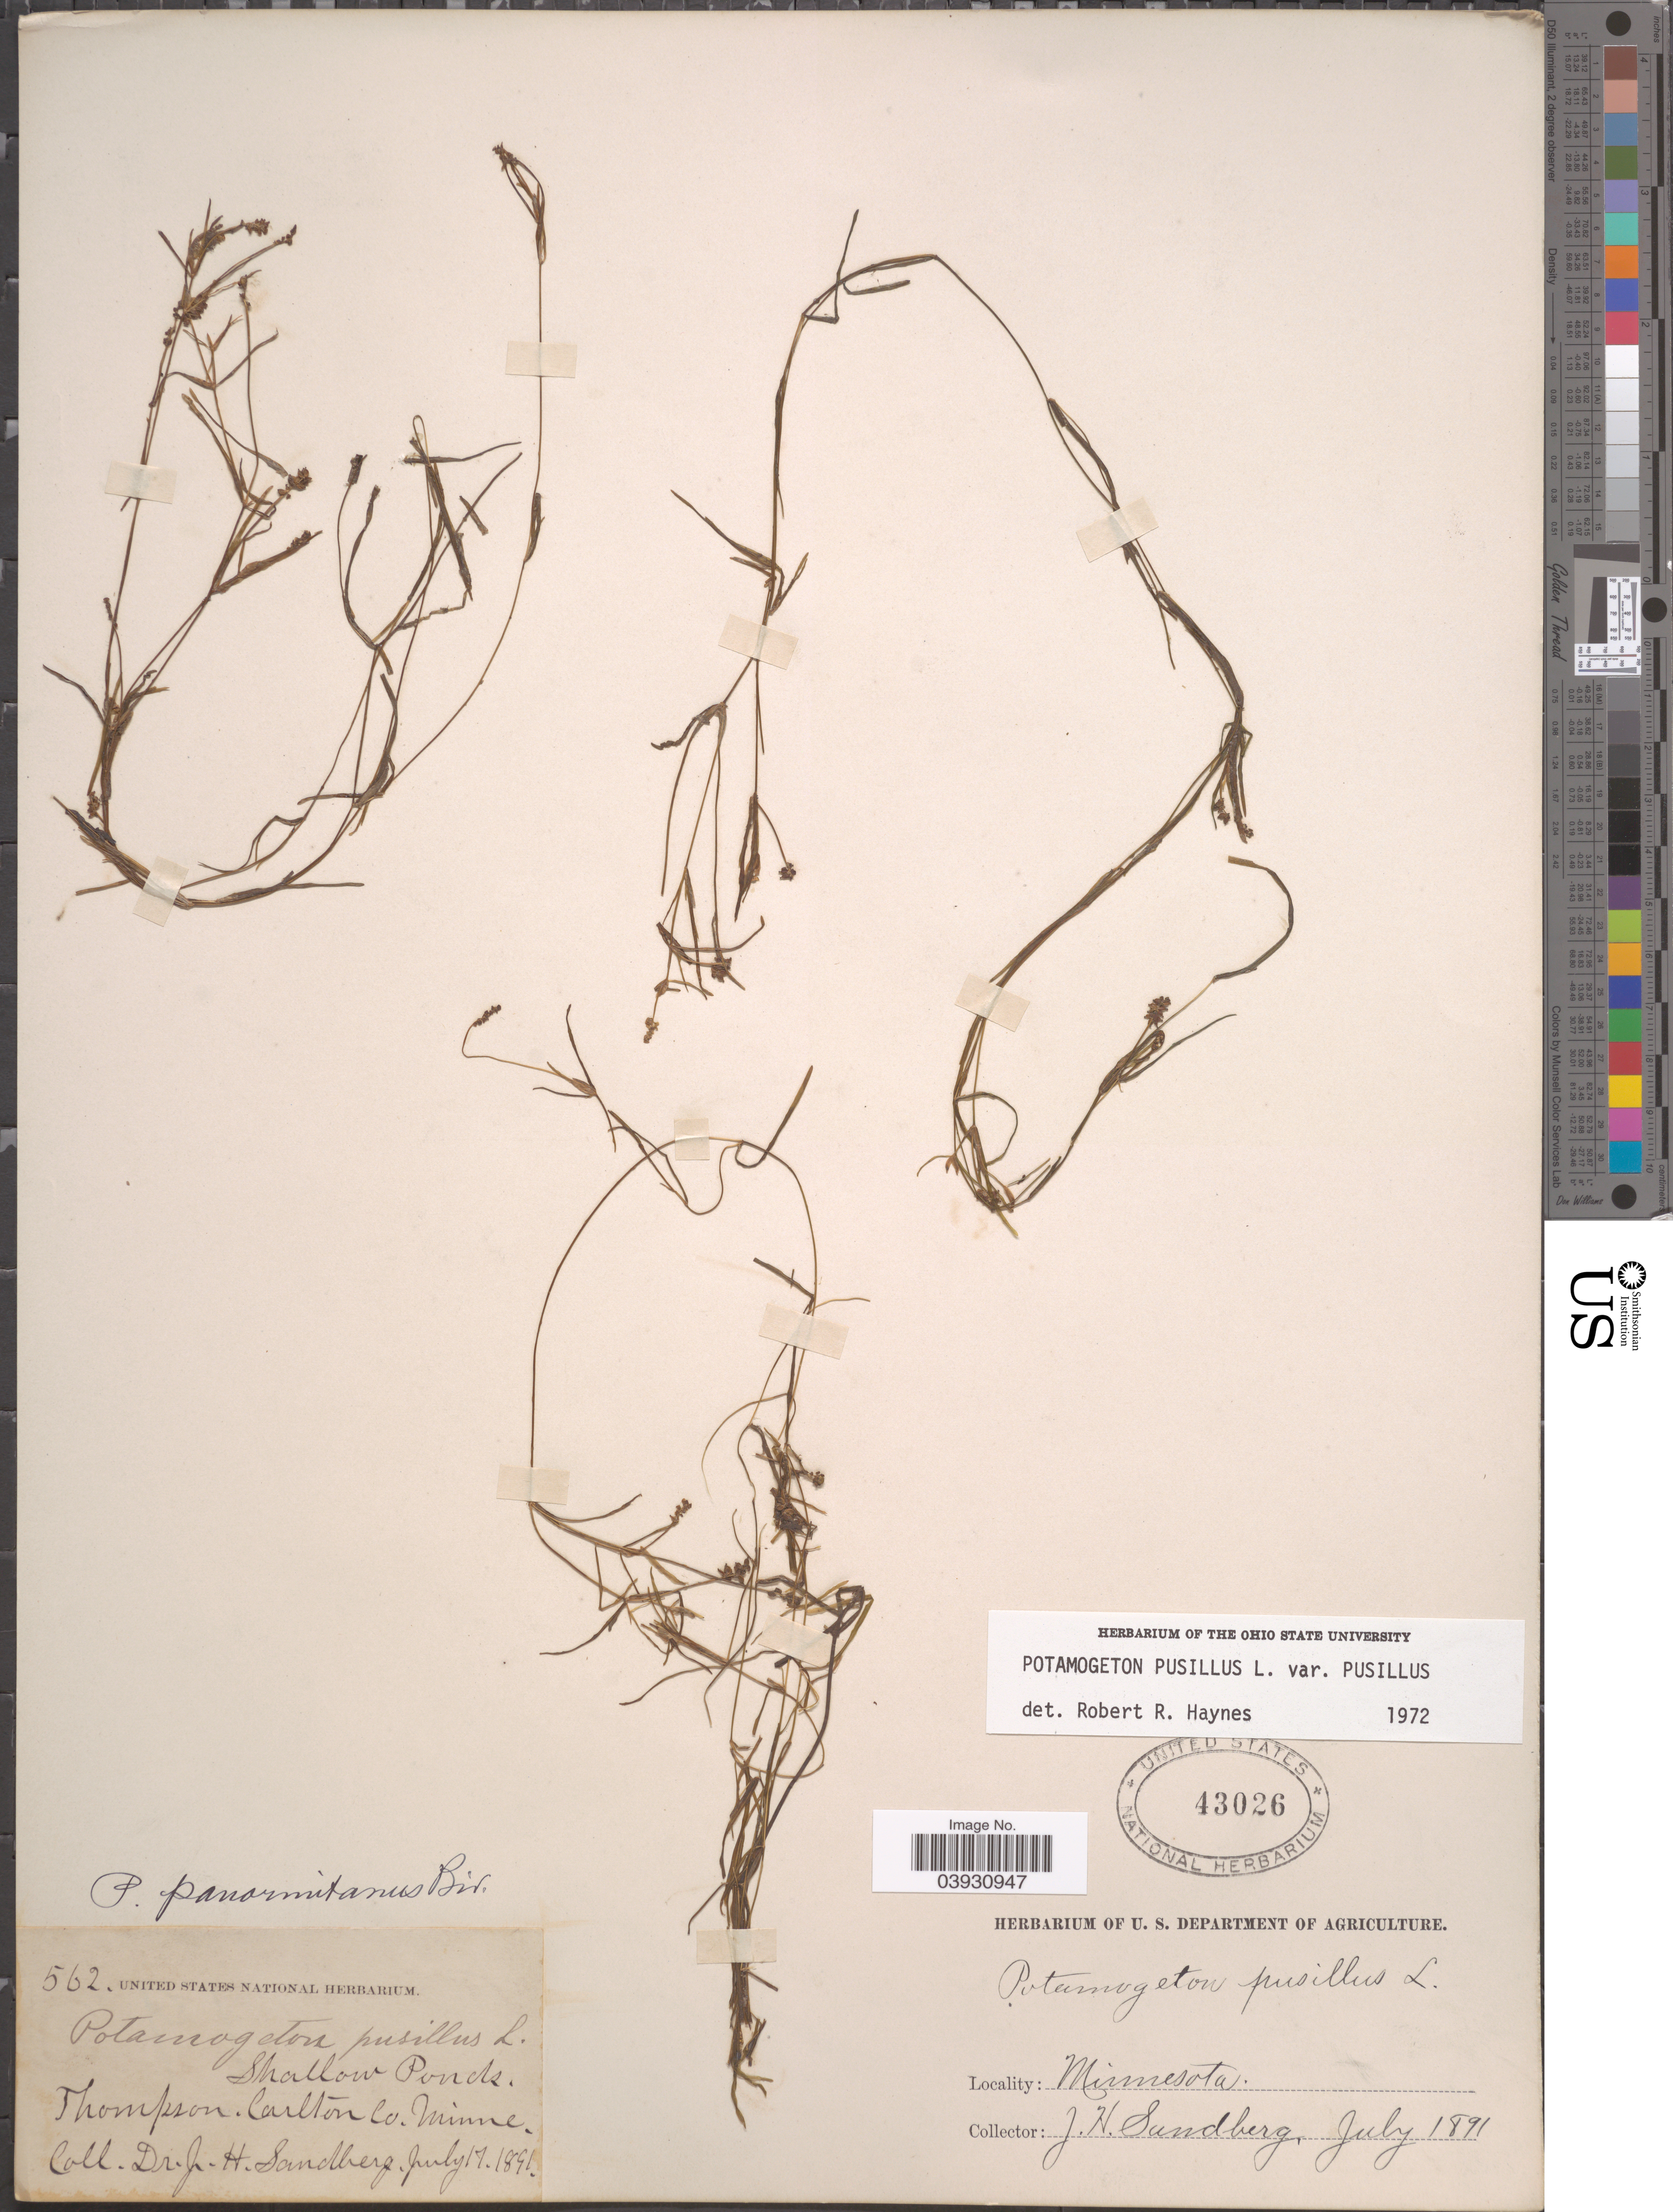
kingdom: Plantae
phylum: Tracheophyta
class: Liliopsida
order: Alismatales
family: Potamogetonaceae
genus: Potamogeton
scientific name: Potamogeton pusillus var. pusillus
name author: L.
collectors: J. H. Sandberg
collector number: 562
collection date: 1891-07-17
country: United States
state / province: Minnesota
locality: Shallow Ponds. Thompson. Carlton Co.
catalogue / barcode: US 43026